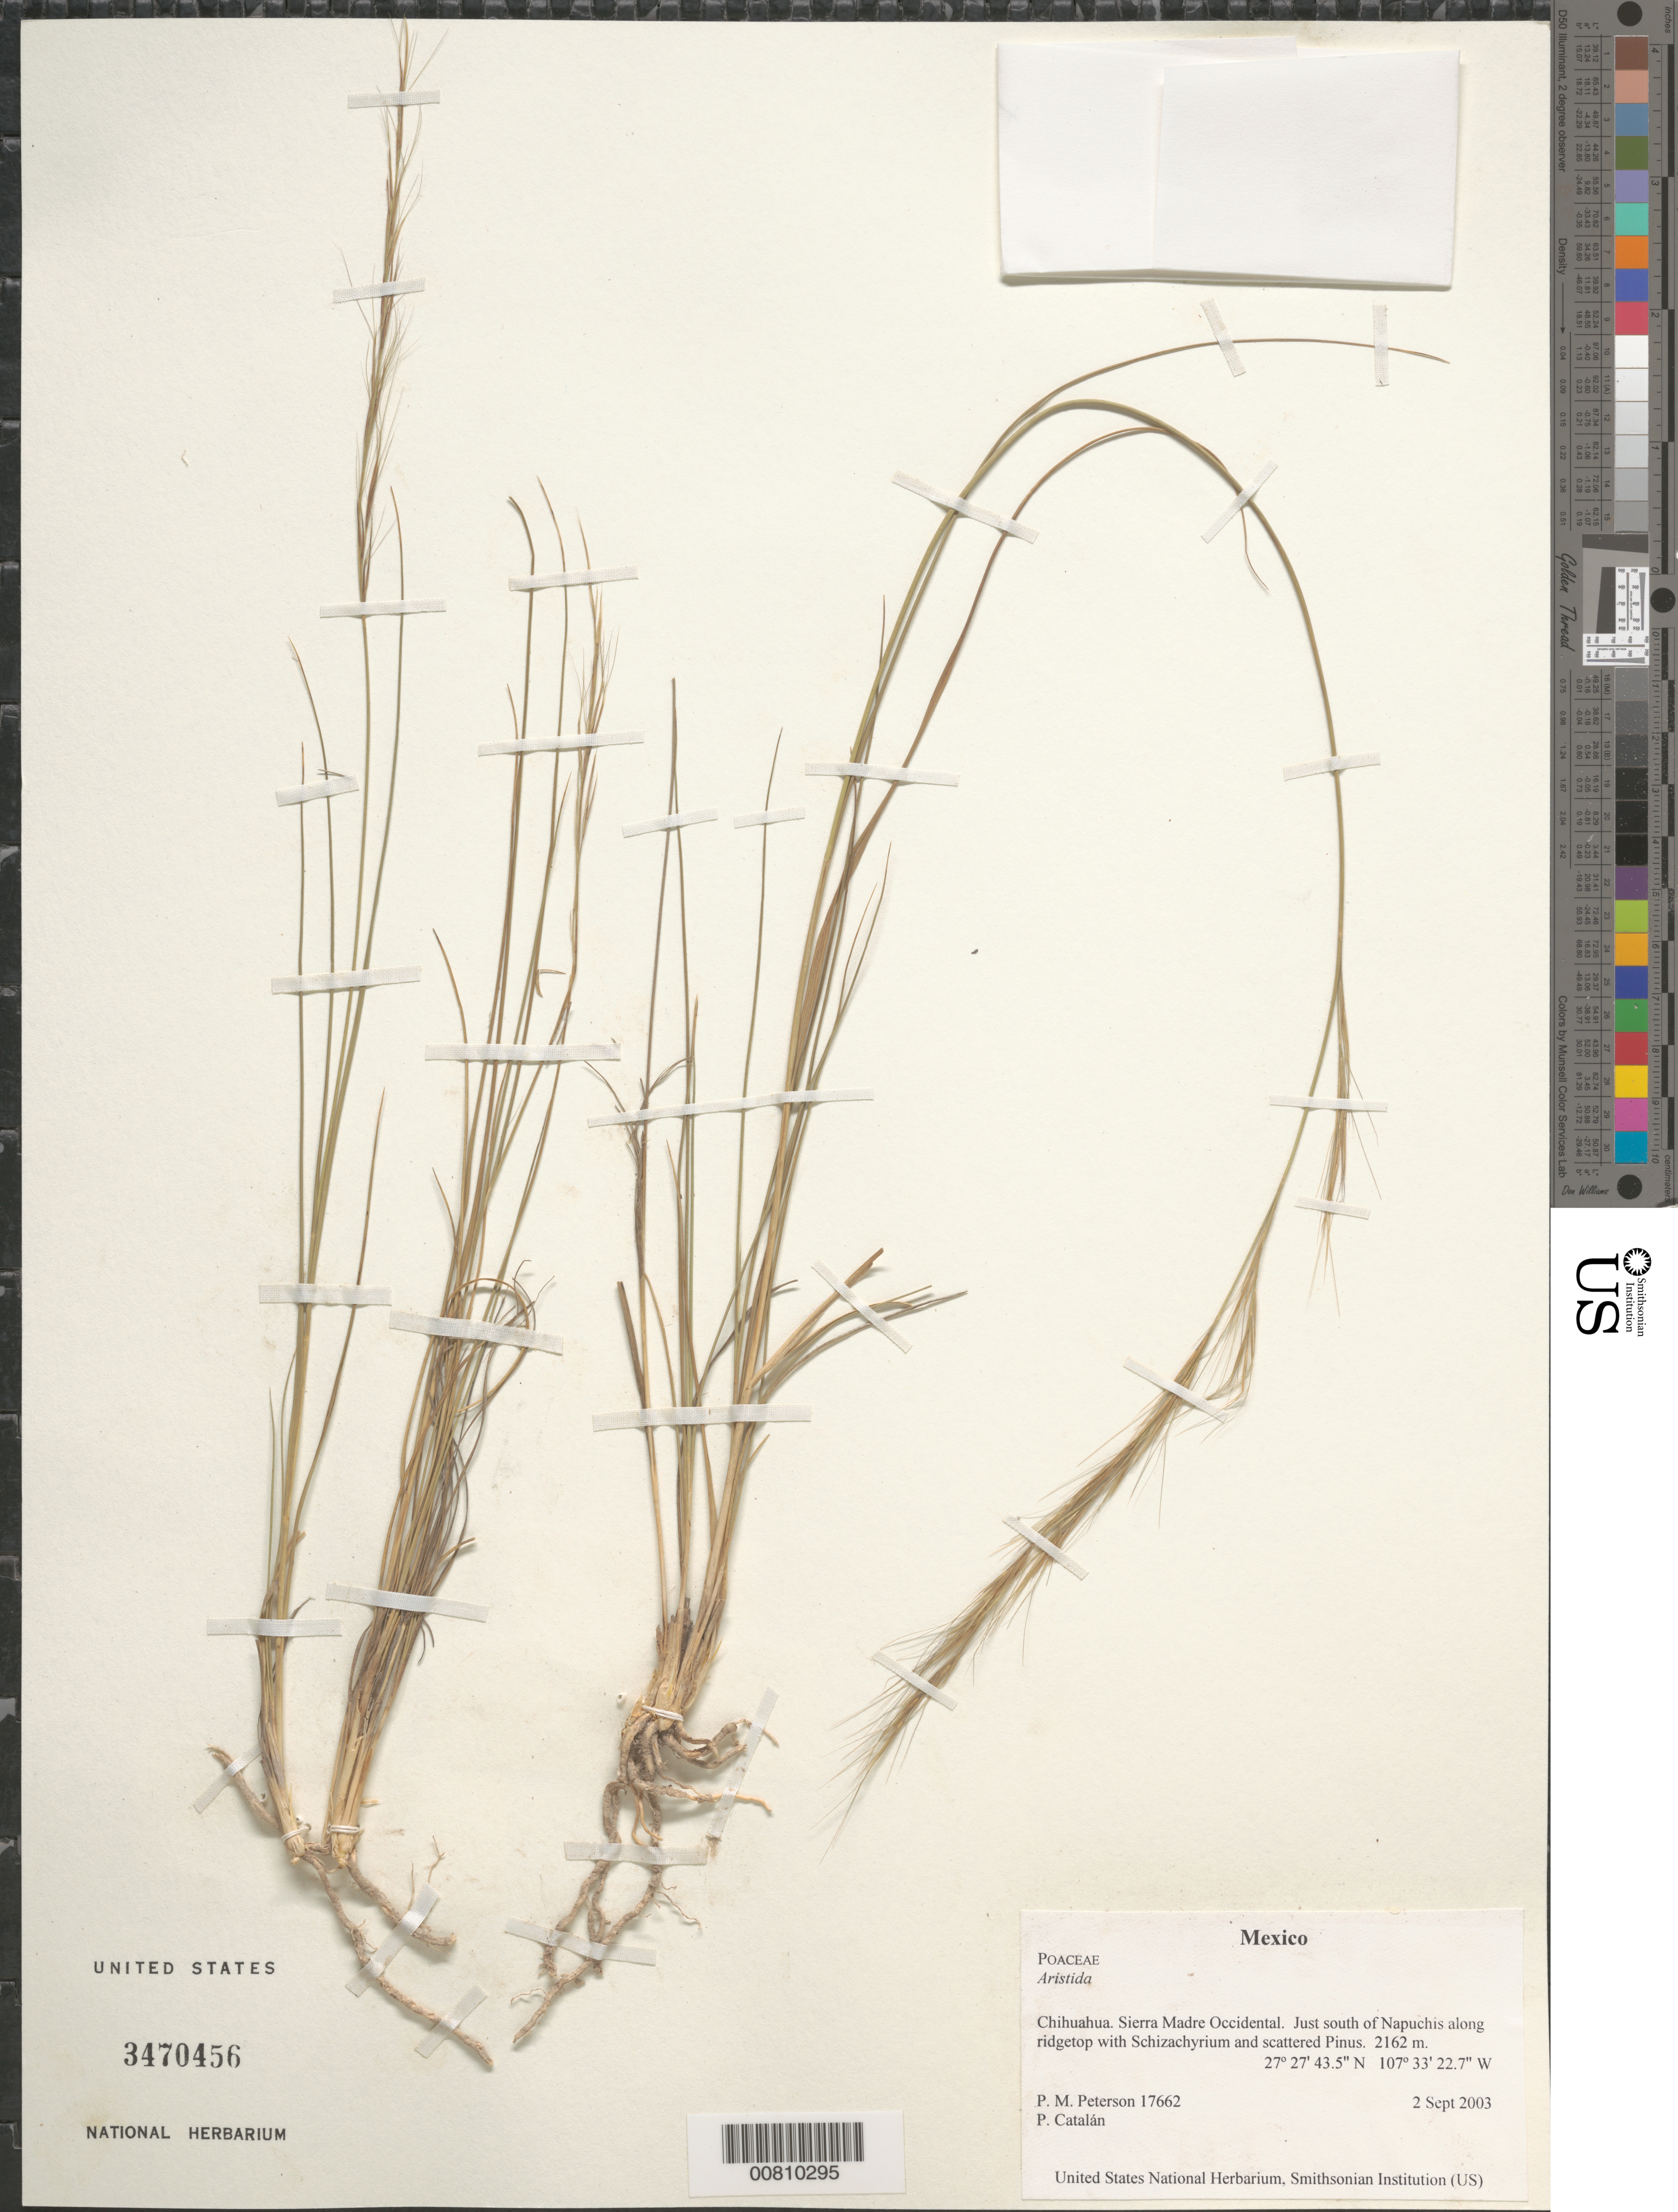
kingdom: Plantae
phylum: Tracheophyta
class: Liliopsida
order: Poales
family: Poaceae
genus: Aristida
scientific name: Aristida sp.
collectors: P. M. Peterson & P. Catalán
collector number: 17662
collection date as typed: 02 Sep 2003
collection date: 2003-09-02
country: Mexico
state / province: Chihuahua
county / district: Sierra Madre Occidental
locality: Just south of Napuchis along ridgetop with Schizachyrium and scattered Pinus.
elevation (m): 2162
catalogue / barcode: US 3470456